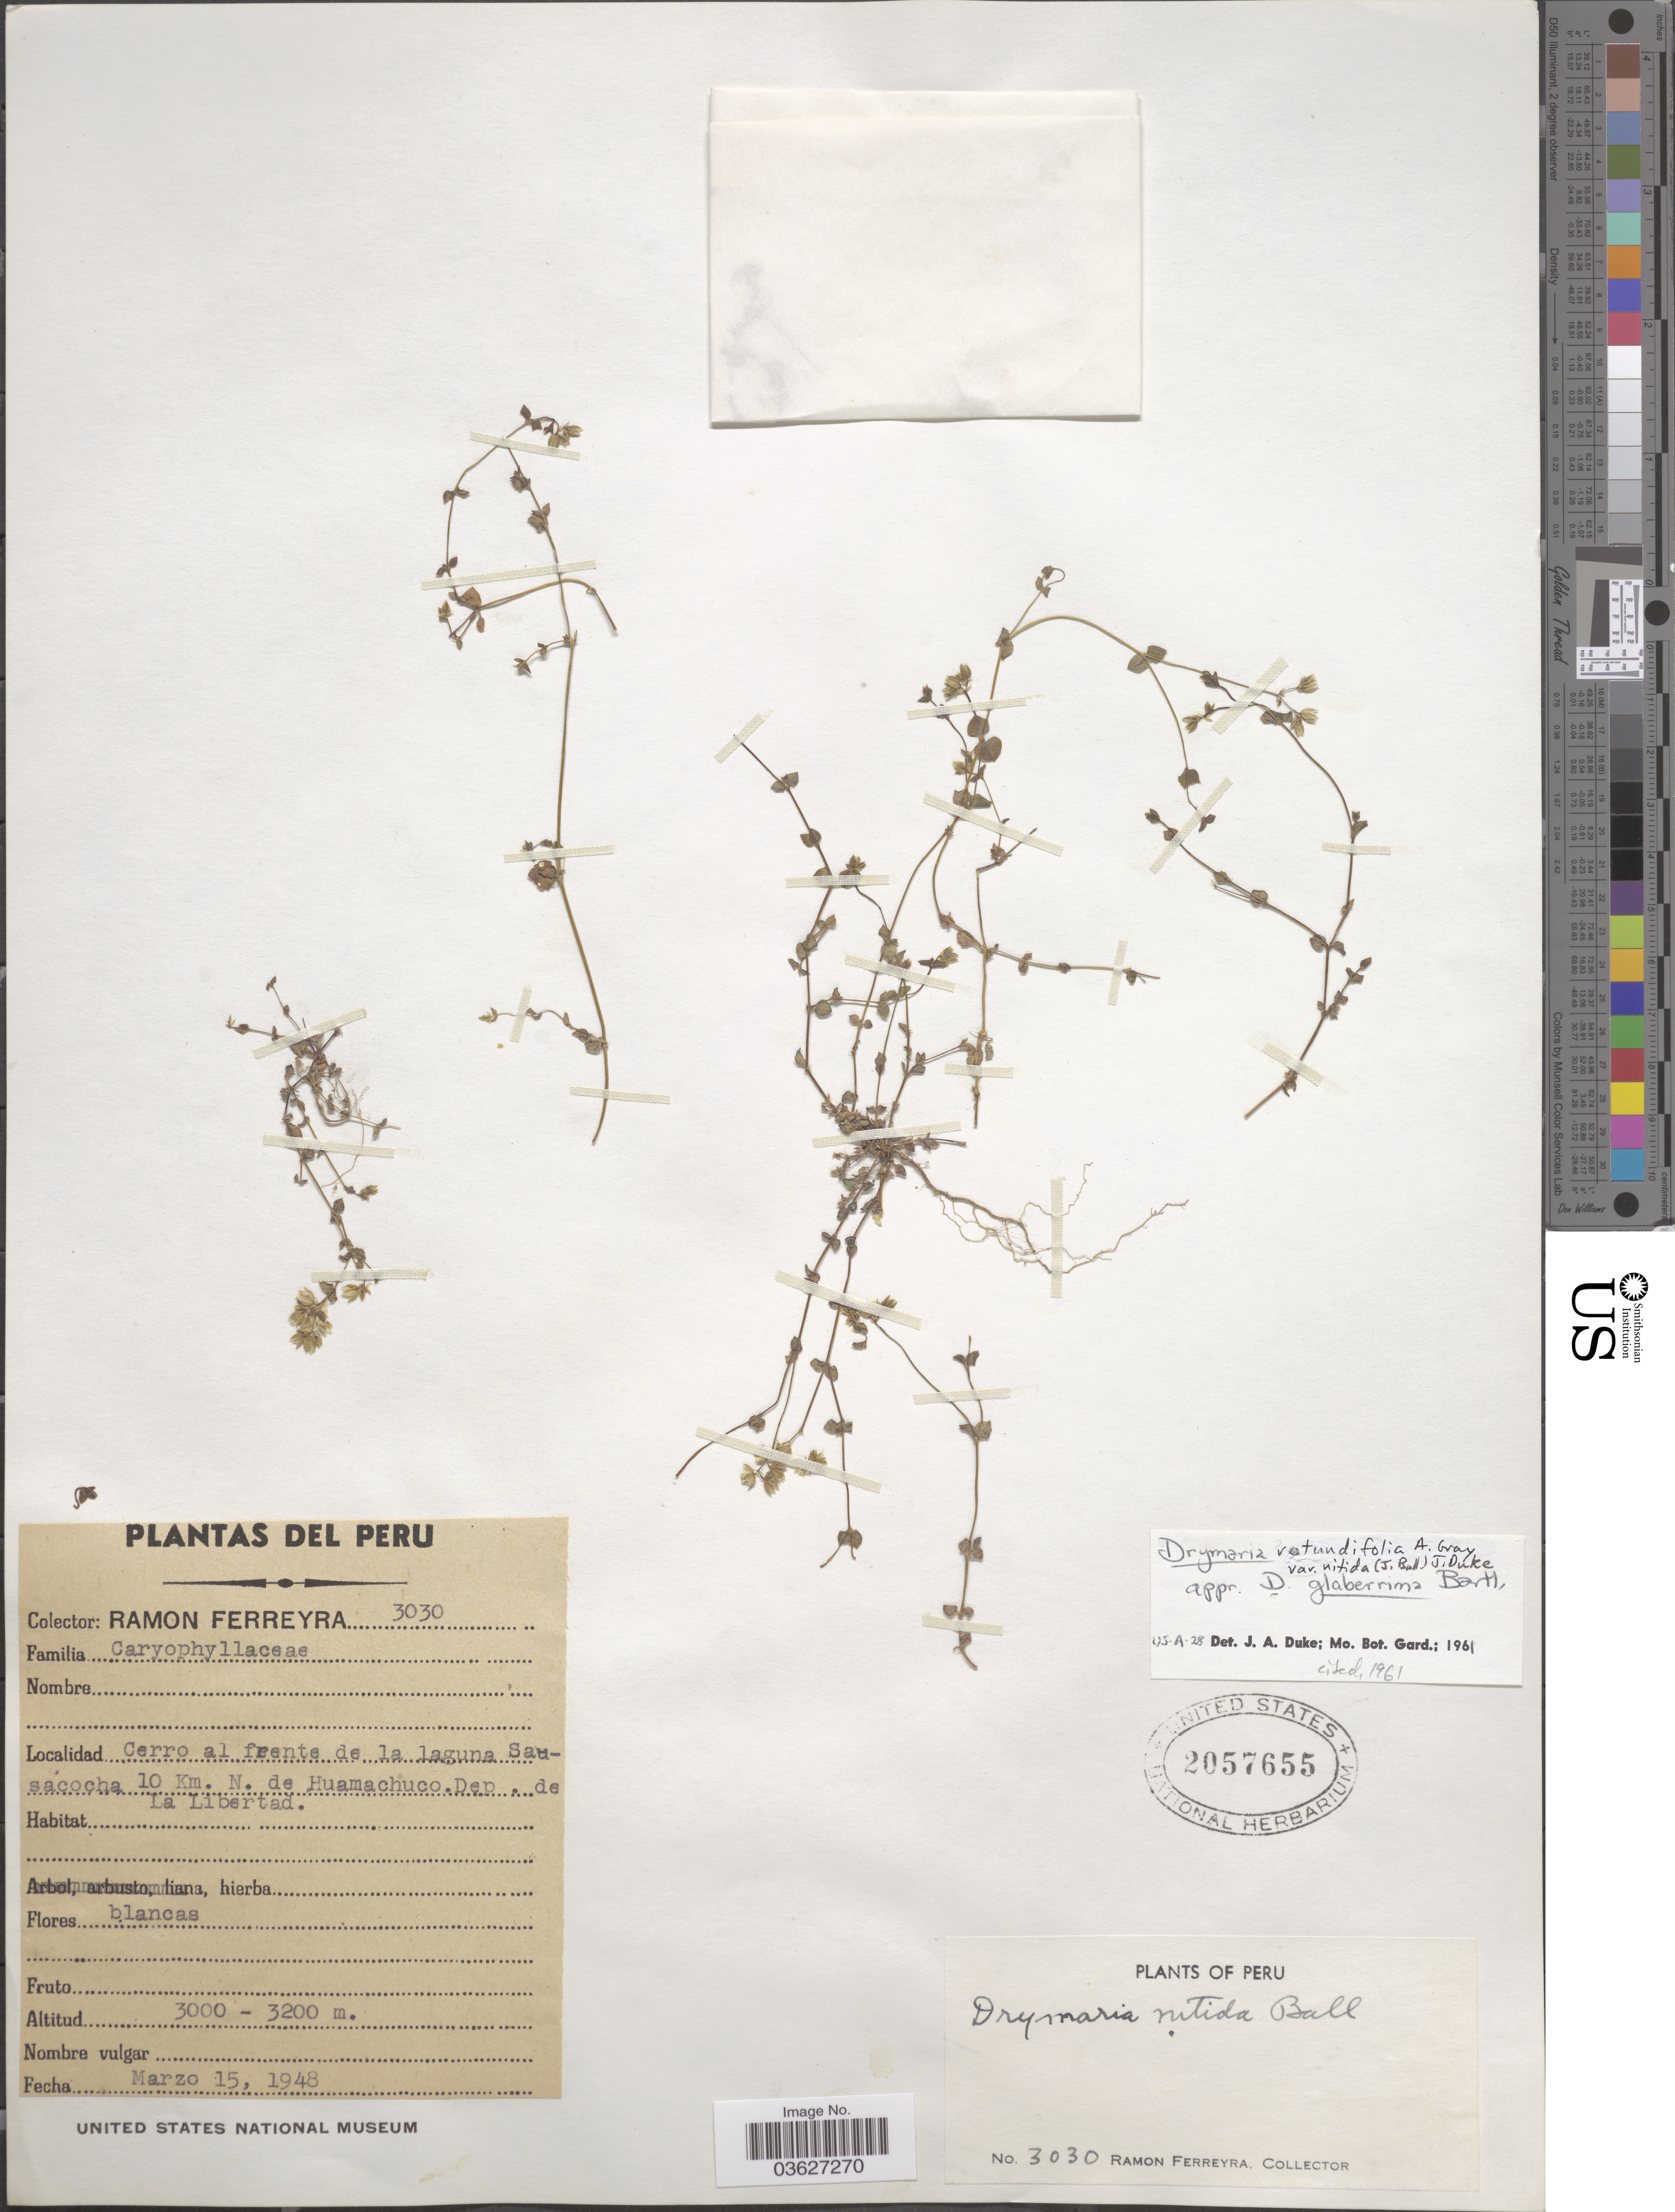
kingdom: Plantae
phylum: Tracheophyta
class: Magnoliopsida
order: Caryophyllales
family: Caryophyllaceae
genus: Drymaria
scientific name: Drymaria rotundifolia var. nitida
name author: (Ball) J.A. Duke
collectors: R. A. Ferreyra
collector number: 3030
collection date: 1948-03-15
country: Peru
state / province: La Libertad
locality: Cerro al frente de la laguna Sausacocha 10 Km. N. de Huamachuco. Dep. de La Libertad.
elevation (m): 3000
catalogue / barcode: US 2057655